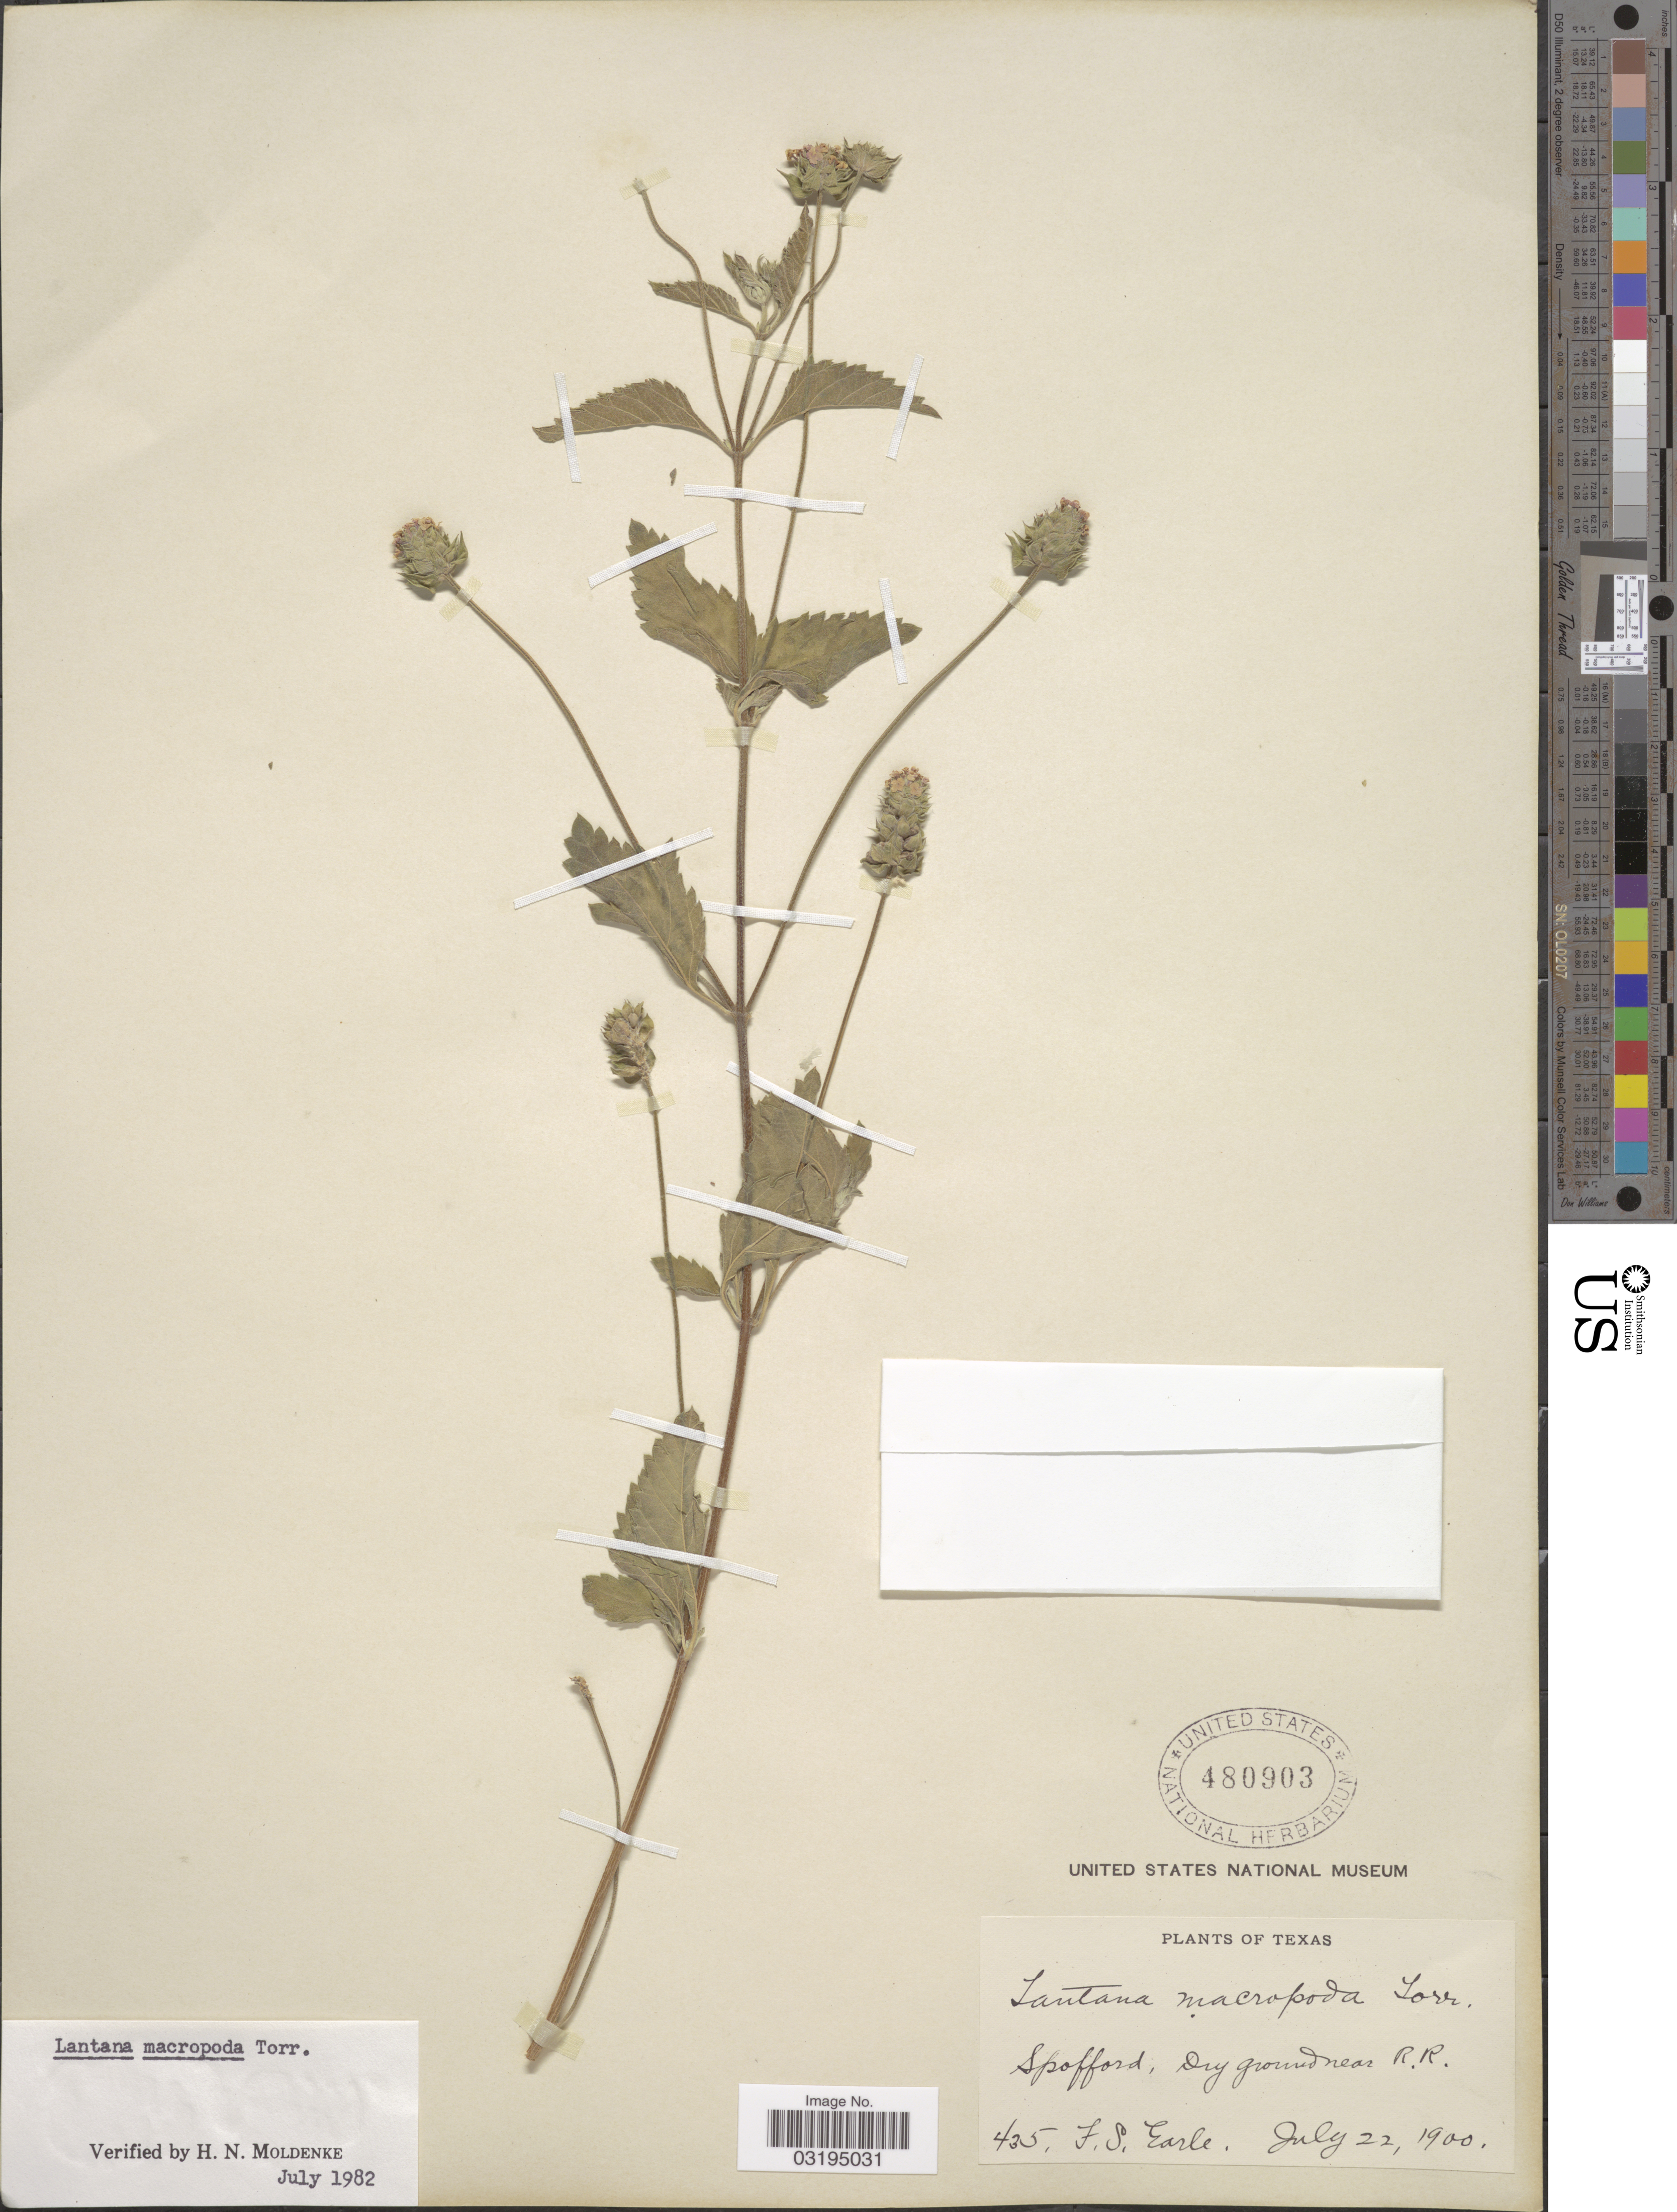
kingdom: Plantae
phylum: Tracheophyta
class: Magnoliopsida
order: Lamiales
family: Verbenaceae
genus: Lantana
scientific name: Lantana macropoda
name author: Torr.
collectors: F. S. Earle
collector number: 435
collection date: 1900-07-22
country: United States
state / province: Texas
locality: Spofford, Dry ground near R. R.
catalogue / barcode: US 480903